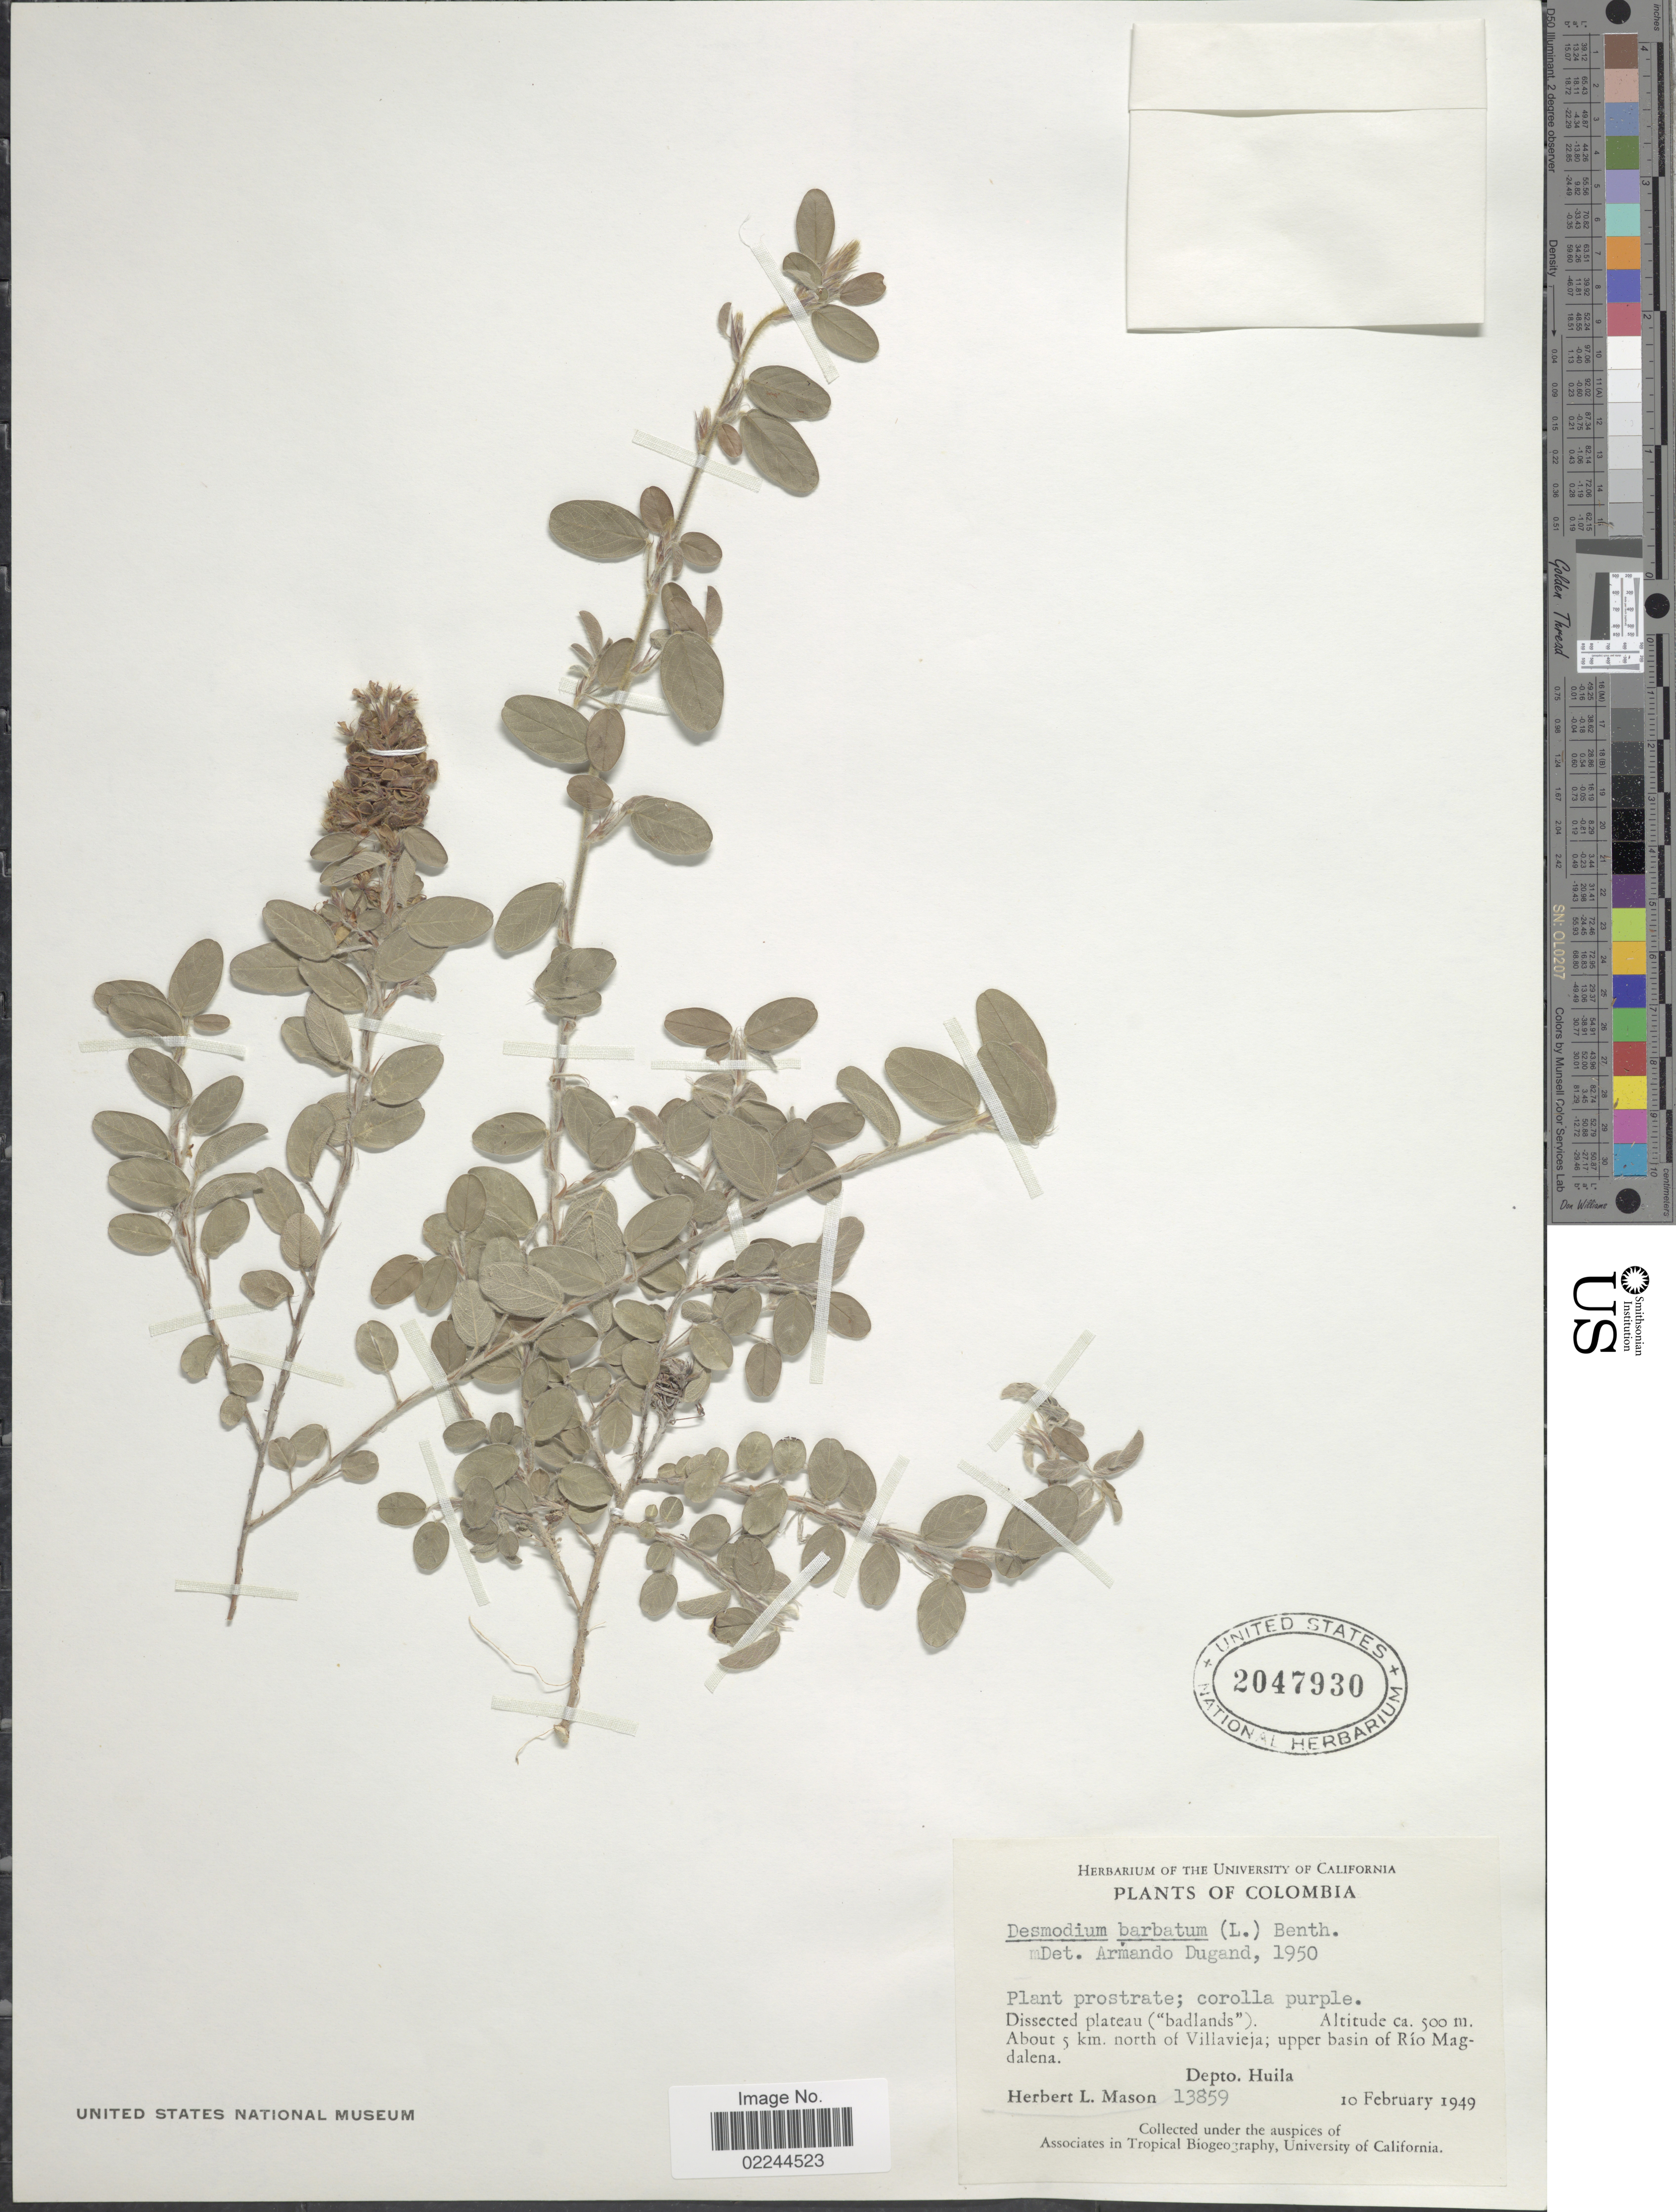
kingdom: Plantae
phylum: Tracheophyta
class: Magnoliopsida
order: Fabales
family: Fabaceae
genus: Grona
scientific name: Grona barbata var. barbata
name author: (L.) H. Ohashi & K. Ohashi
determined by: Strong, Mark T., (BOT), Smithsonian Institution - National Museum of Natural History (UNITED STATES)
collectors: H. L. Mason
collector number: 13859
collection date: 1949-02-10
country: Colombia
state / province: Huila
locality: About 5 km. north of Villavieja; upper basin of Rio Magdalena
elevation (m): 500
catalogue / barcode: US 2047930